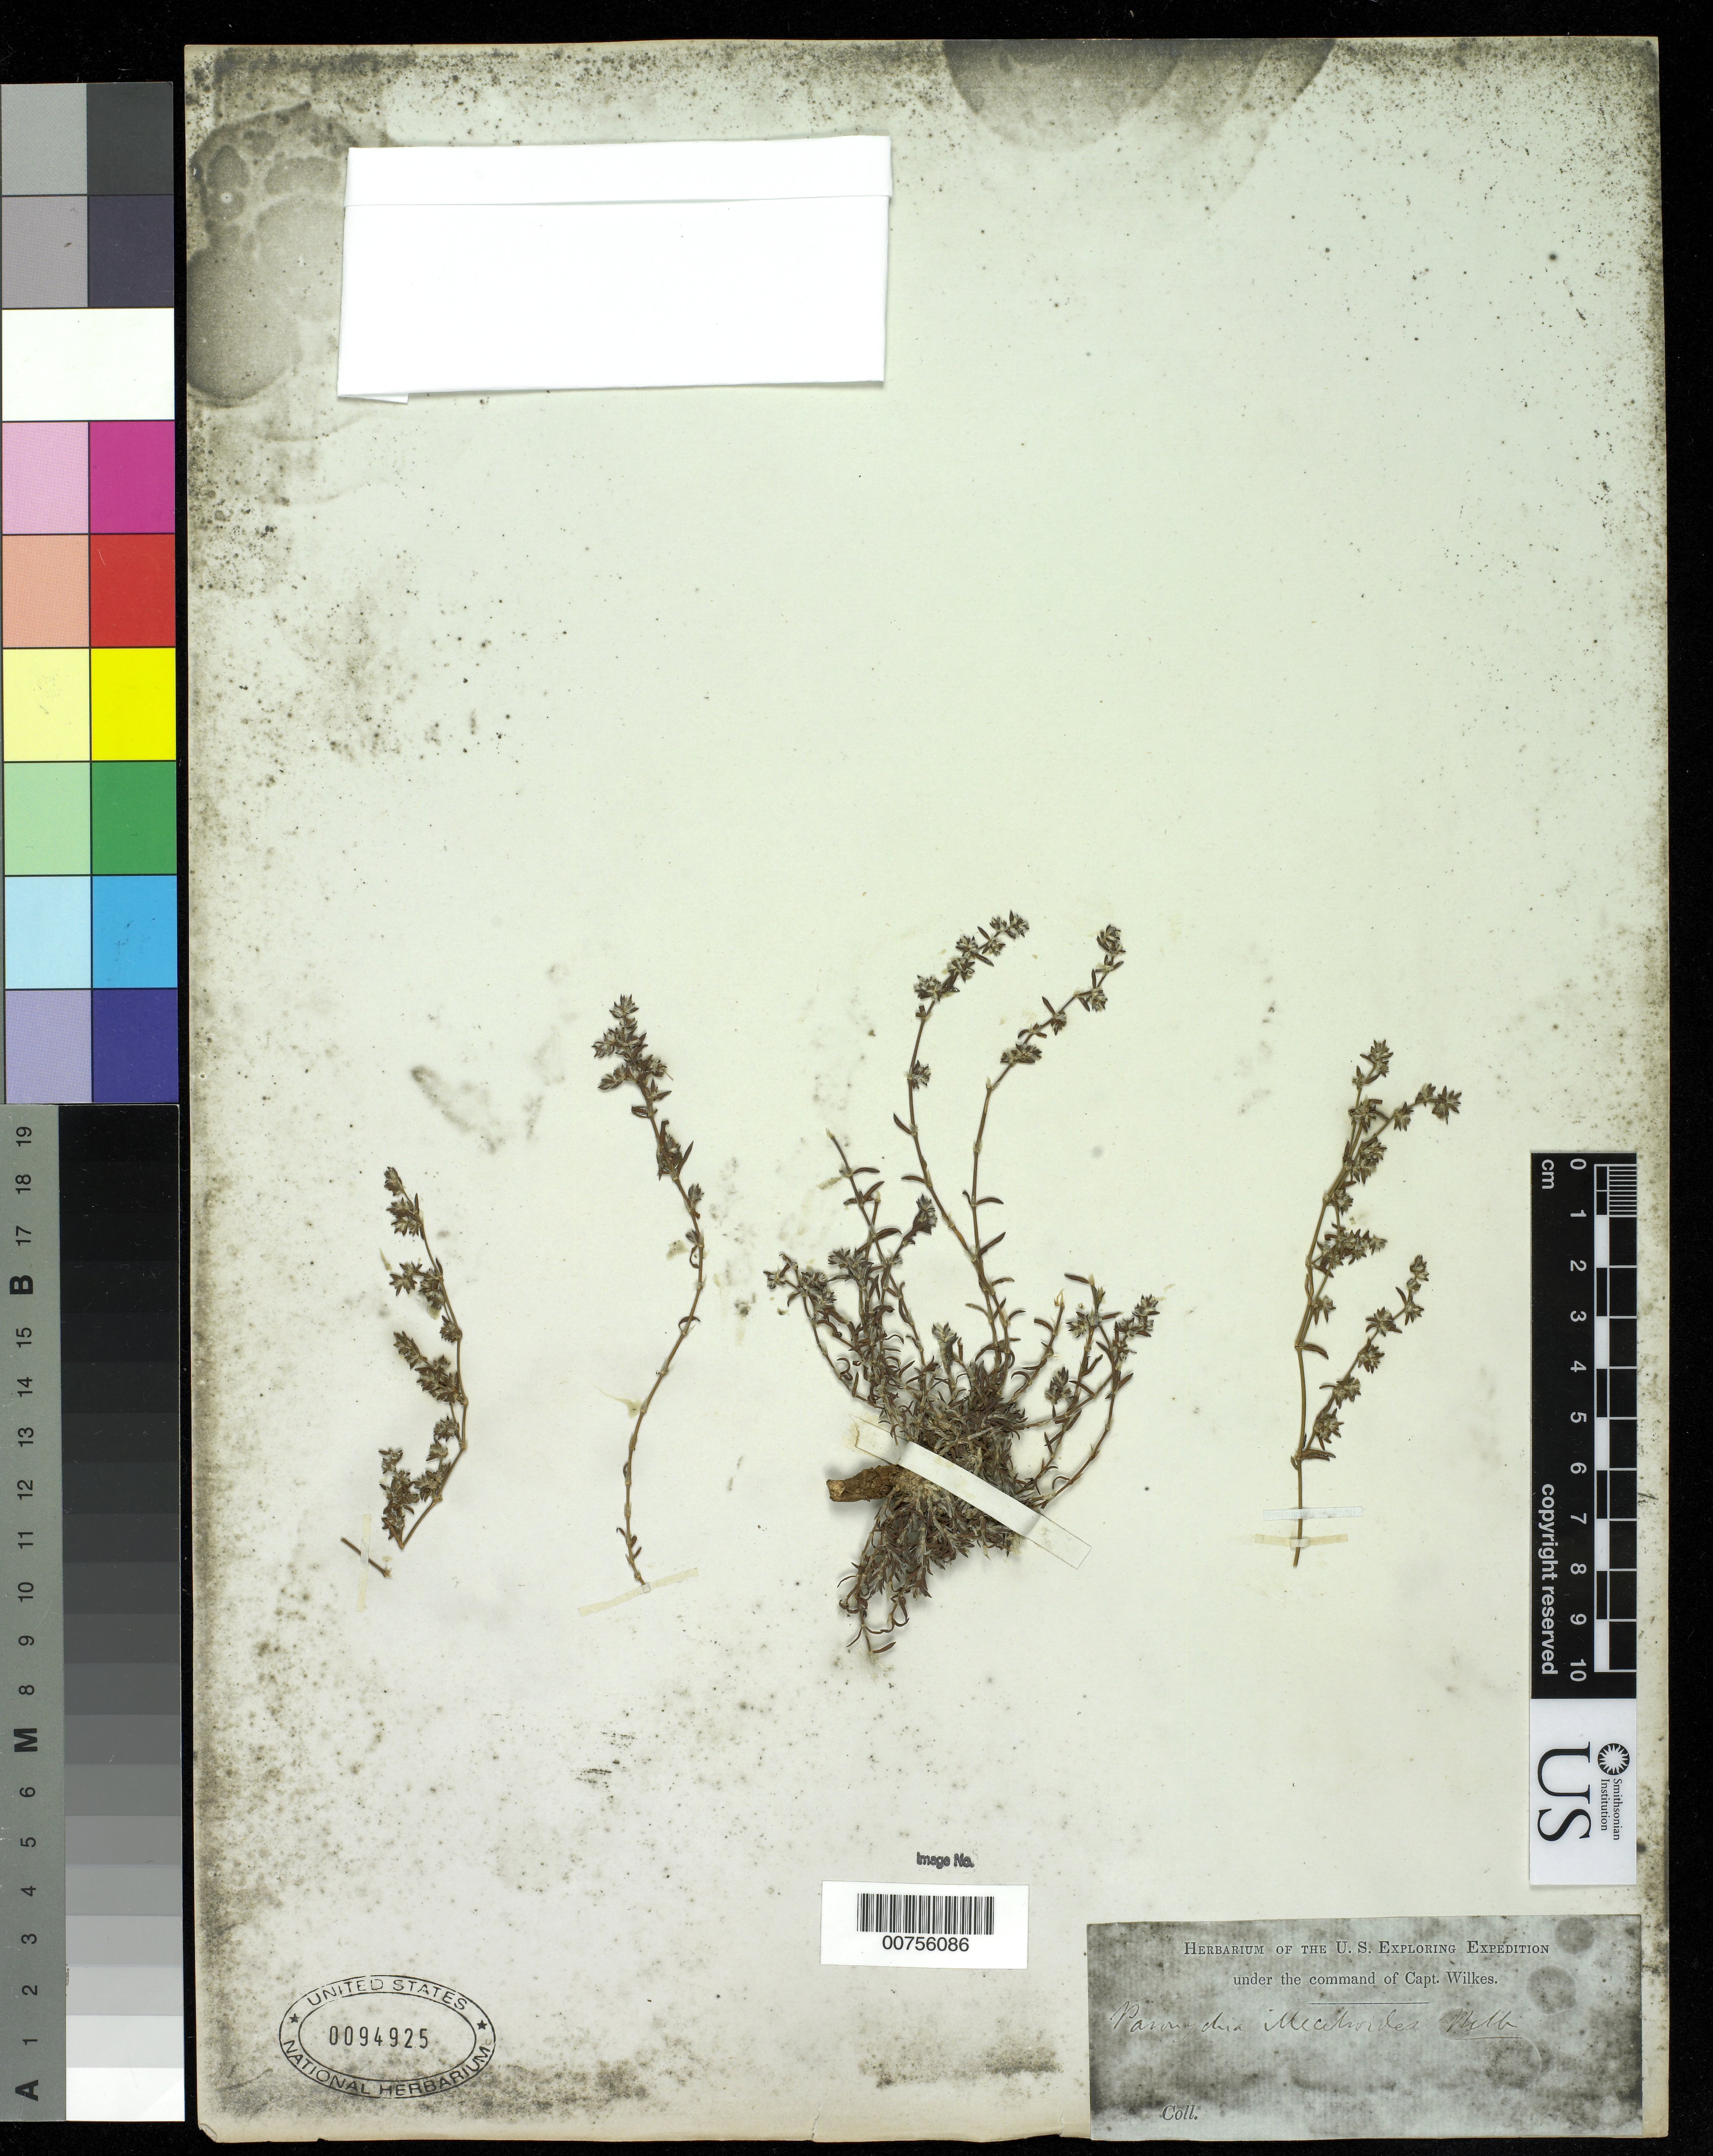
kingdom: Plantae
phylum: Tracheophyta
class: Magnoliopsida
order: Caryophyllales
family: Caryophyllaceae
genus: Paronychia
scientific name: Paronychia illecebroides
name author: Webb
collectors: Wilkes Explor. Exped.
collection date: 1838/1842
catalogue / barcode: US 94925